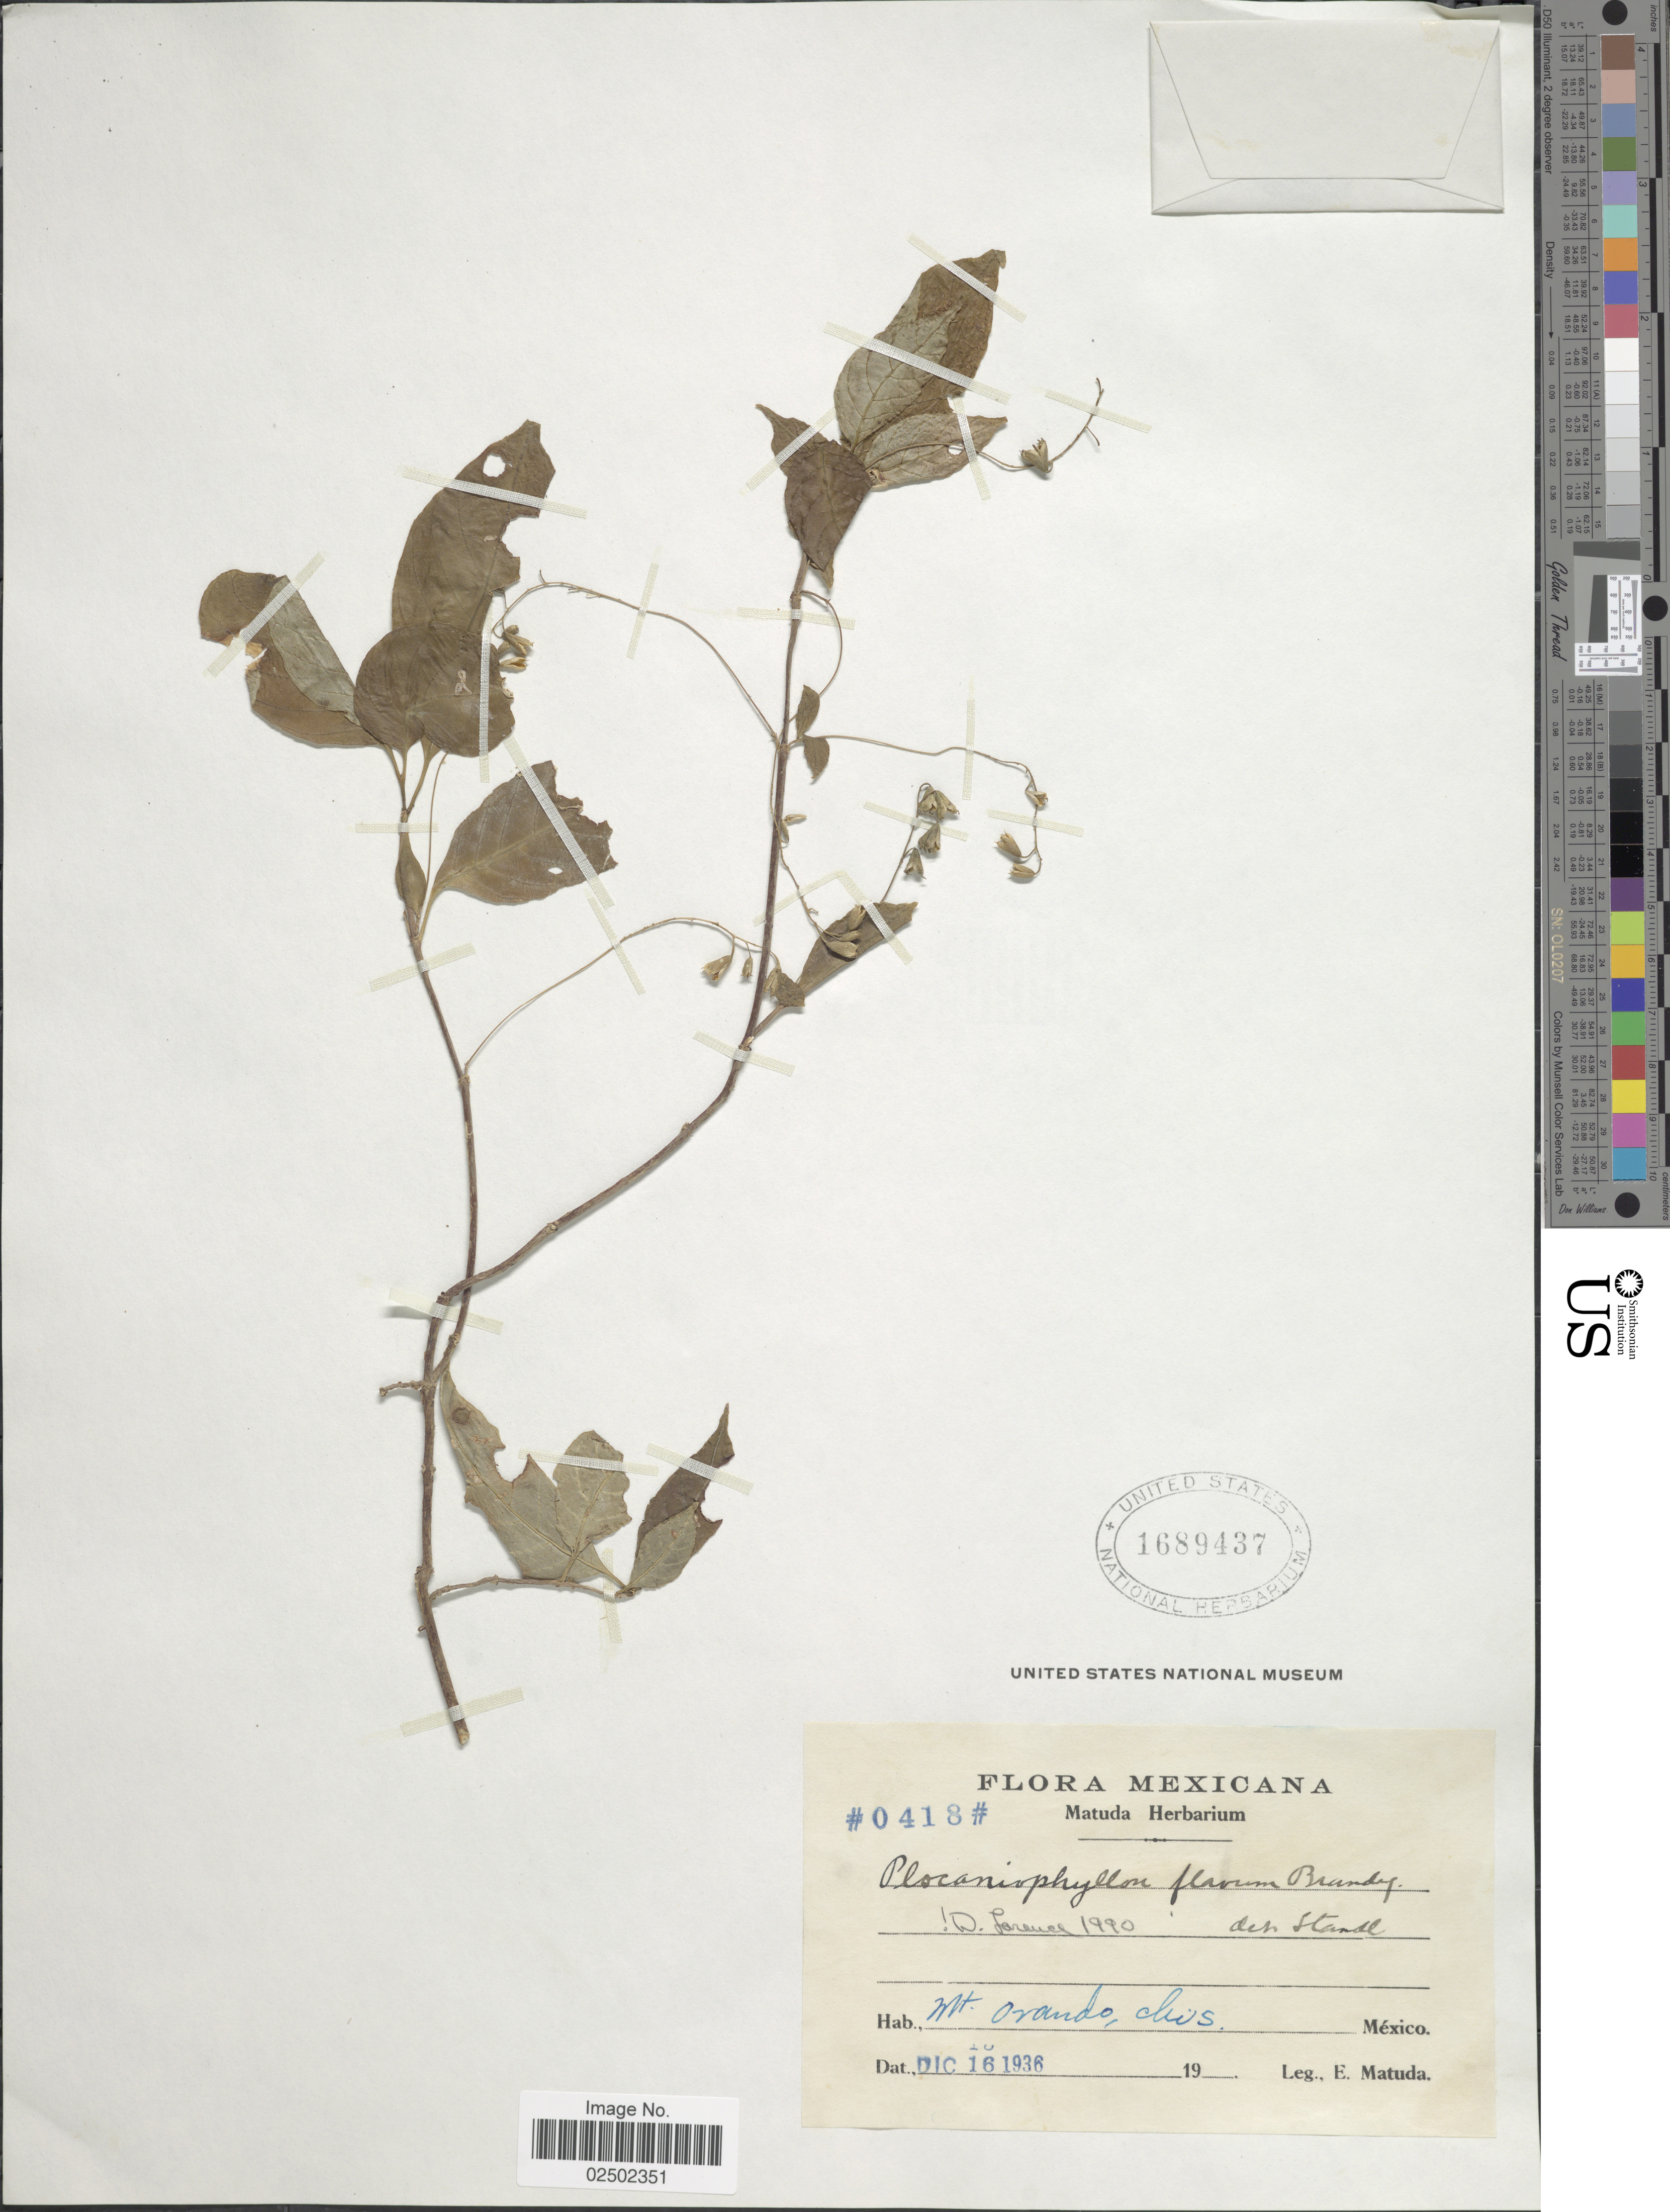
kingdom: Plantae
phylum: Tracheophyta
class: Magnoliopsida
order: Gentianales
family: Rubiaceae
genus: Plocaniophyllon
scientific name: Plocaniophyllon flavum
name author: Brandegee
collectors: E. Matuda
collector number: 0418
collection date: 1936-12-16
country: Mexico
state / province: Chiapas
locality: Mt. Ovando, Chis.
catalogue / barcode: US 1689437